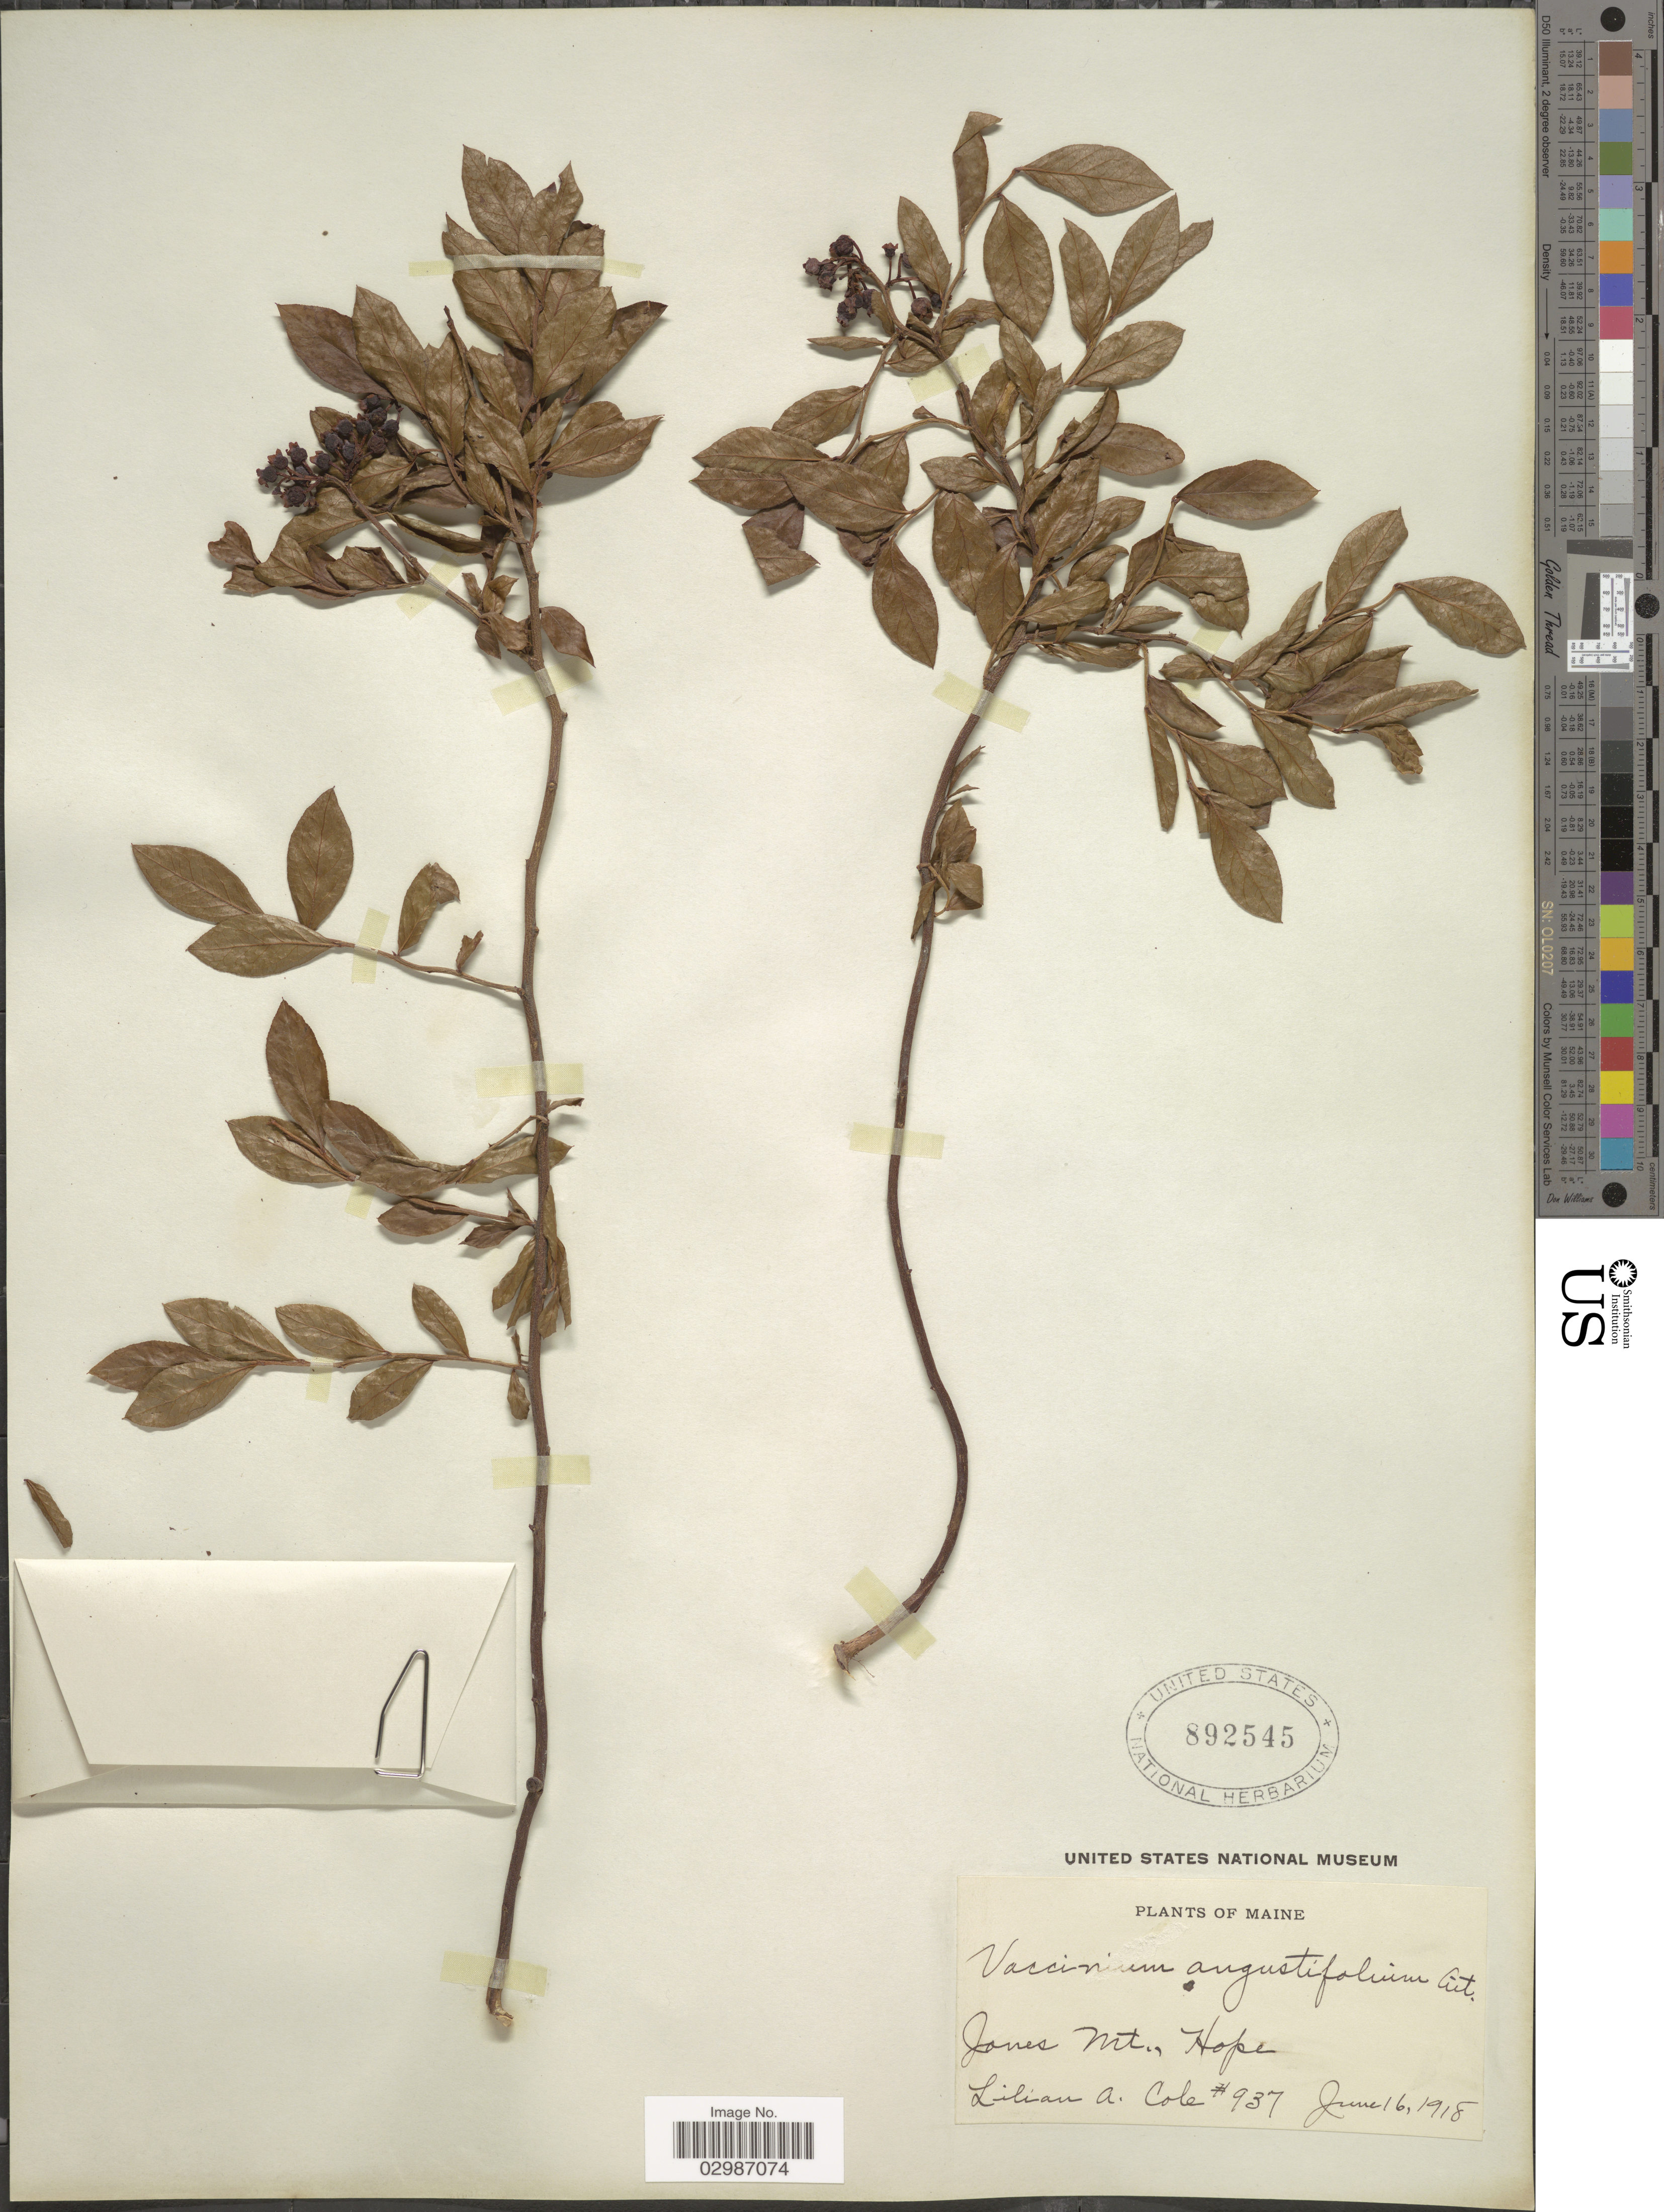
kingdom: Plantae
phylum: Tracheophyta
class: Magnoliopsida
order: Ericales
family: Ericaceae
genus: Vaccinium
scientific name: Vaccinium angustifolium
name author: Aiton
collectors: L. A. Cole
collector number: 937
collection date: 1918-06-16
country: United States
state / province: Maine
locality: Jones Mt., Hope.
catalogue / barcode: US 892545